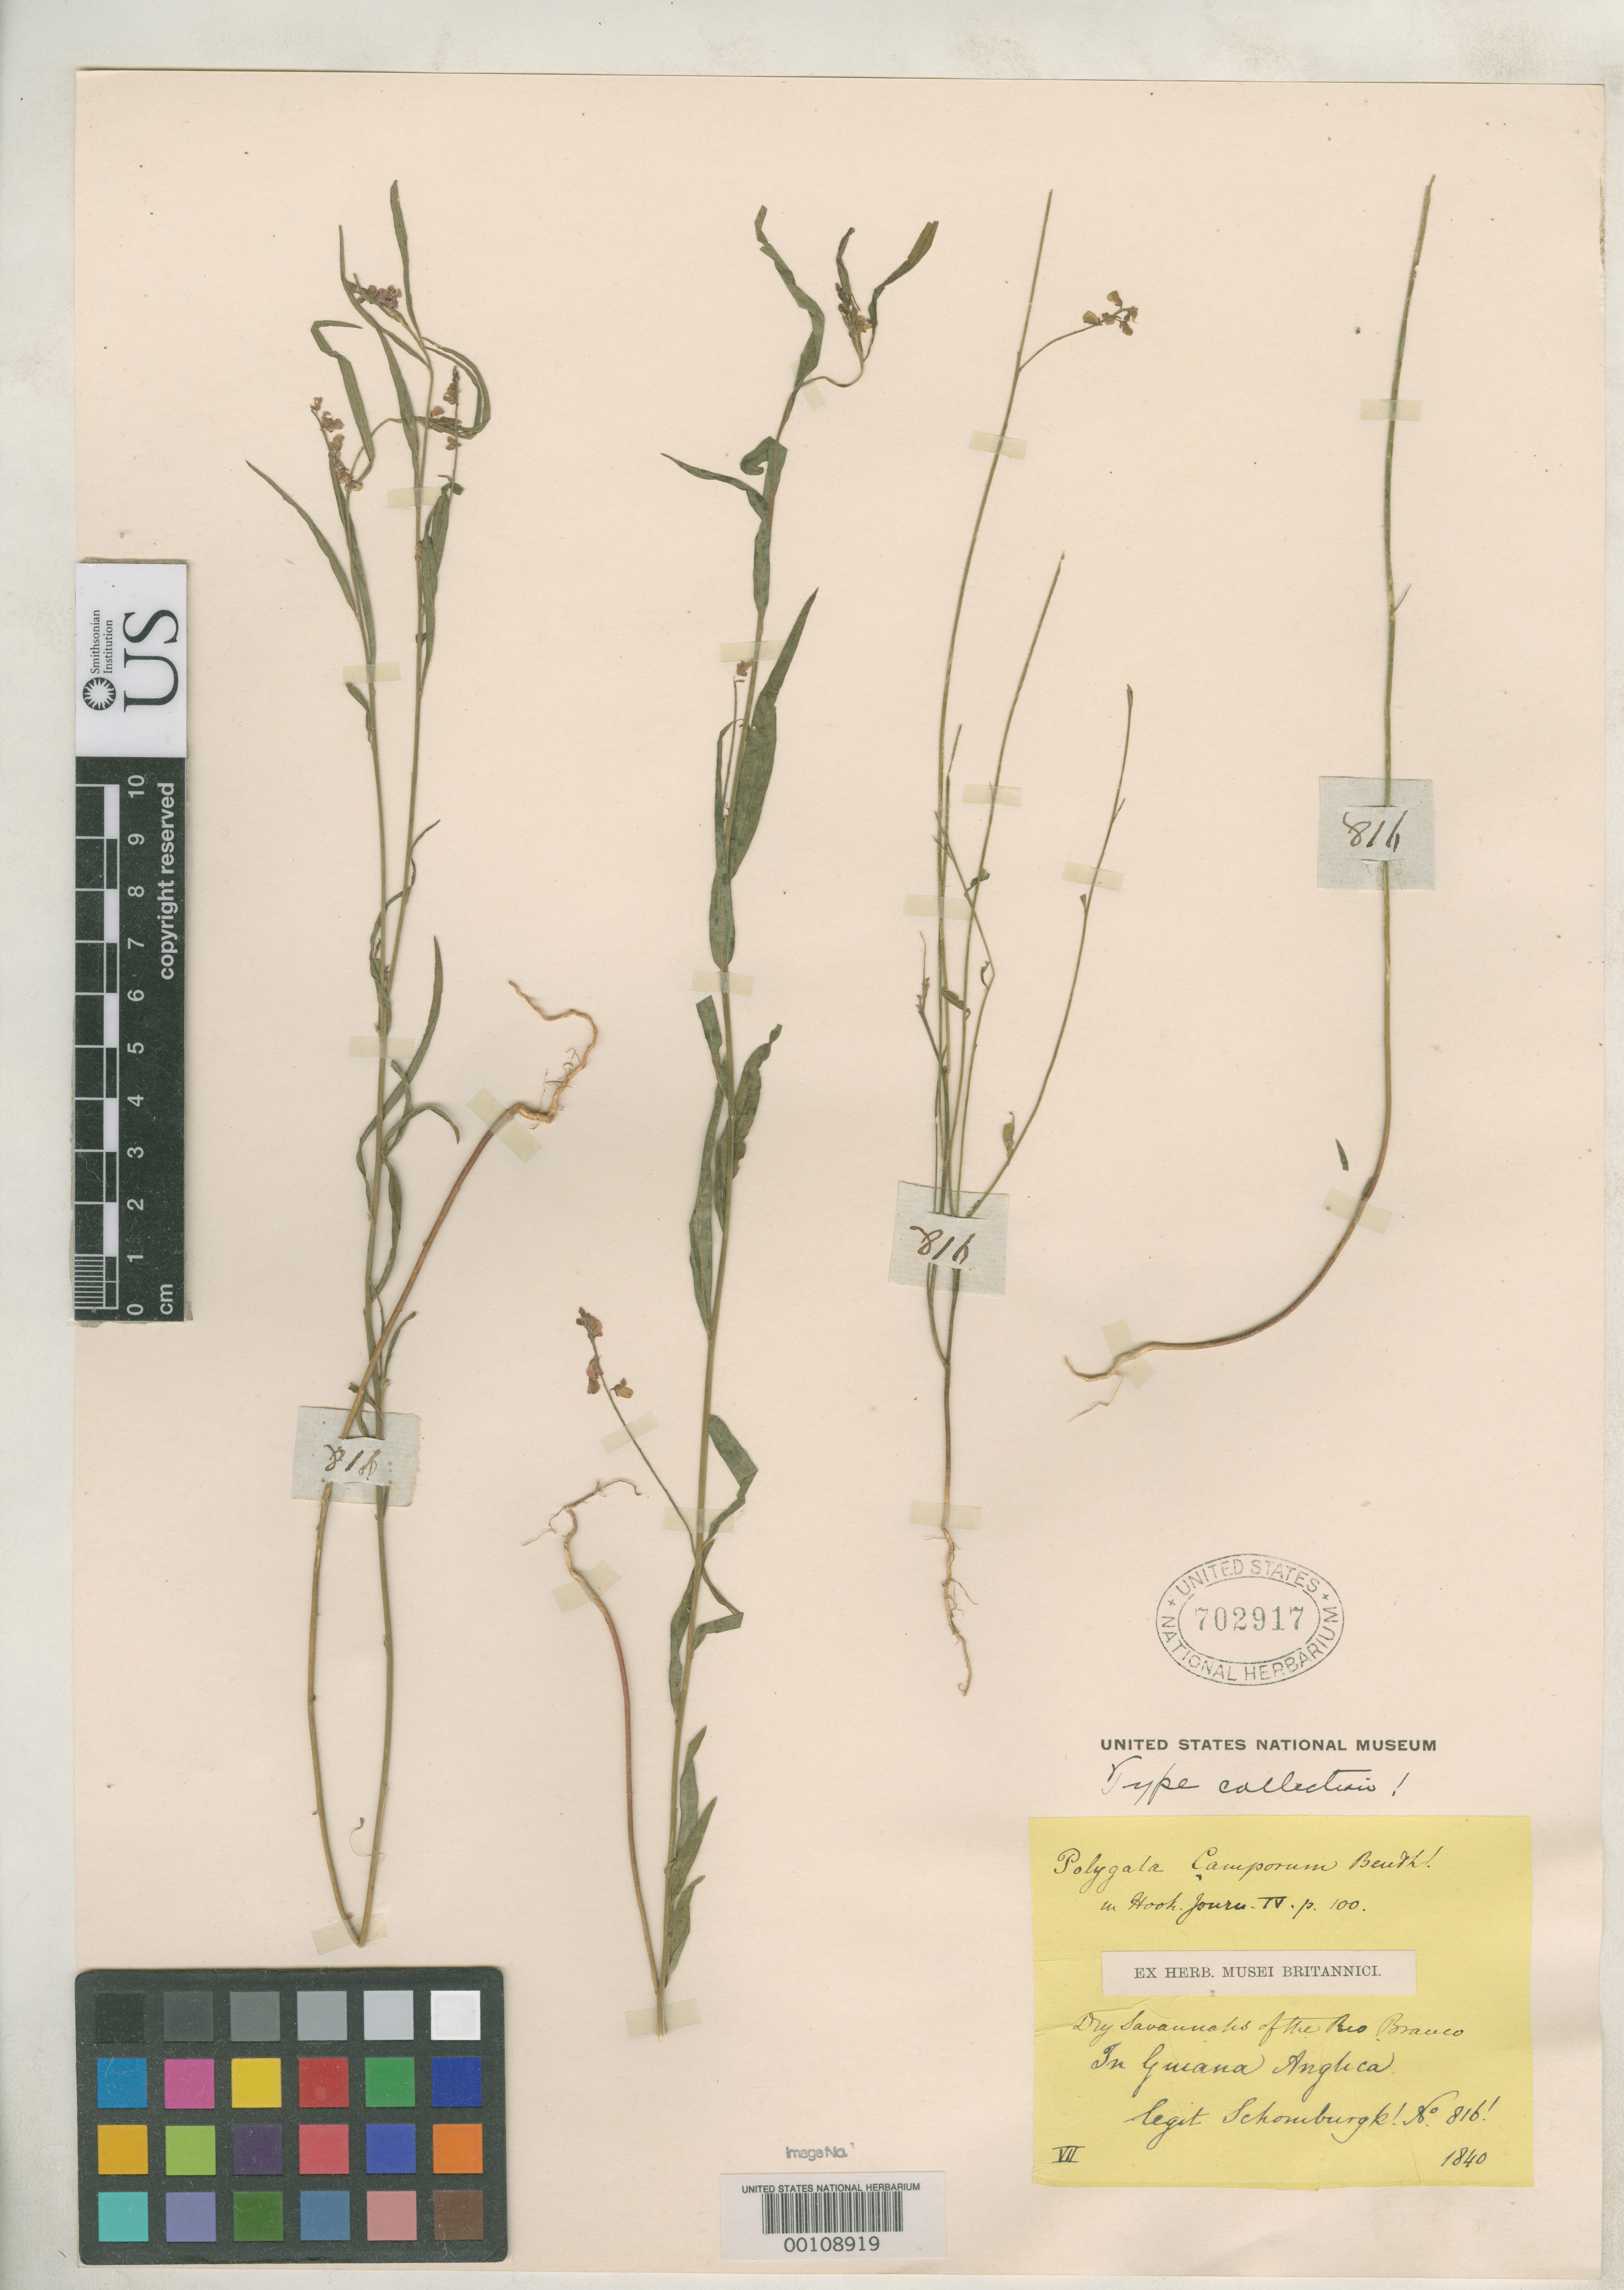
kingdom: Plantae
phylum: Tracheophyta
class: Magnoliopsida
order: Fabales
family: Polygalaceae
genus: Polygala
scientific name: Polygala camporum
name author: Benth.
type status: Isotype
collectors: M. R. Schomburgk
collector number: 816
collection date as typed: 1840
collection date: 1840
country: Guyana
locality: Rio Branco.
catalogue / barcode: US 702917